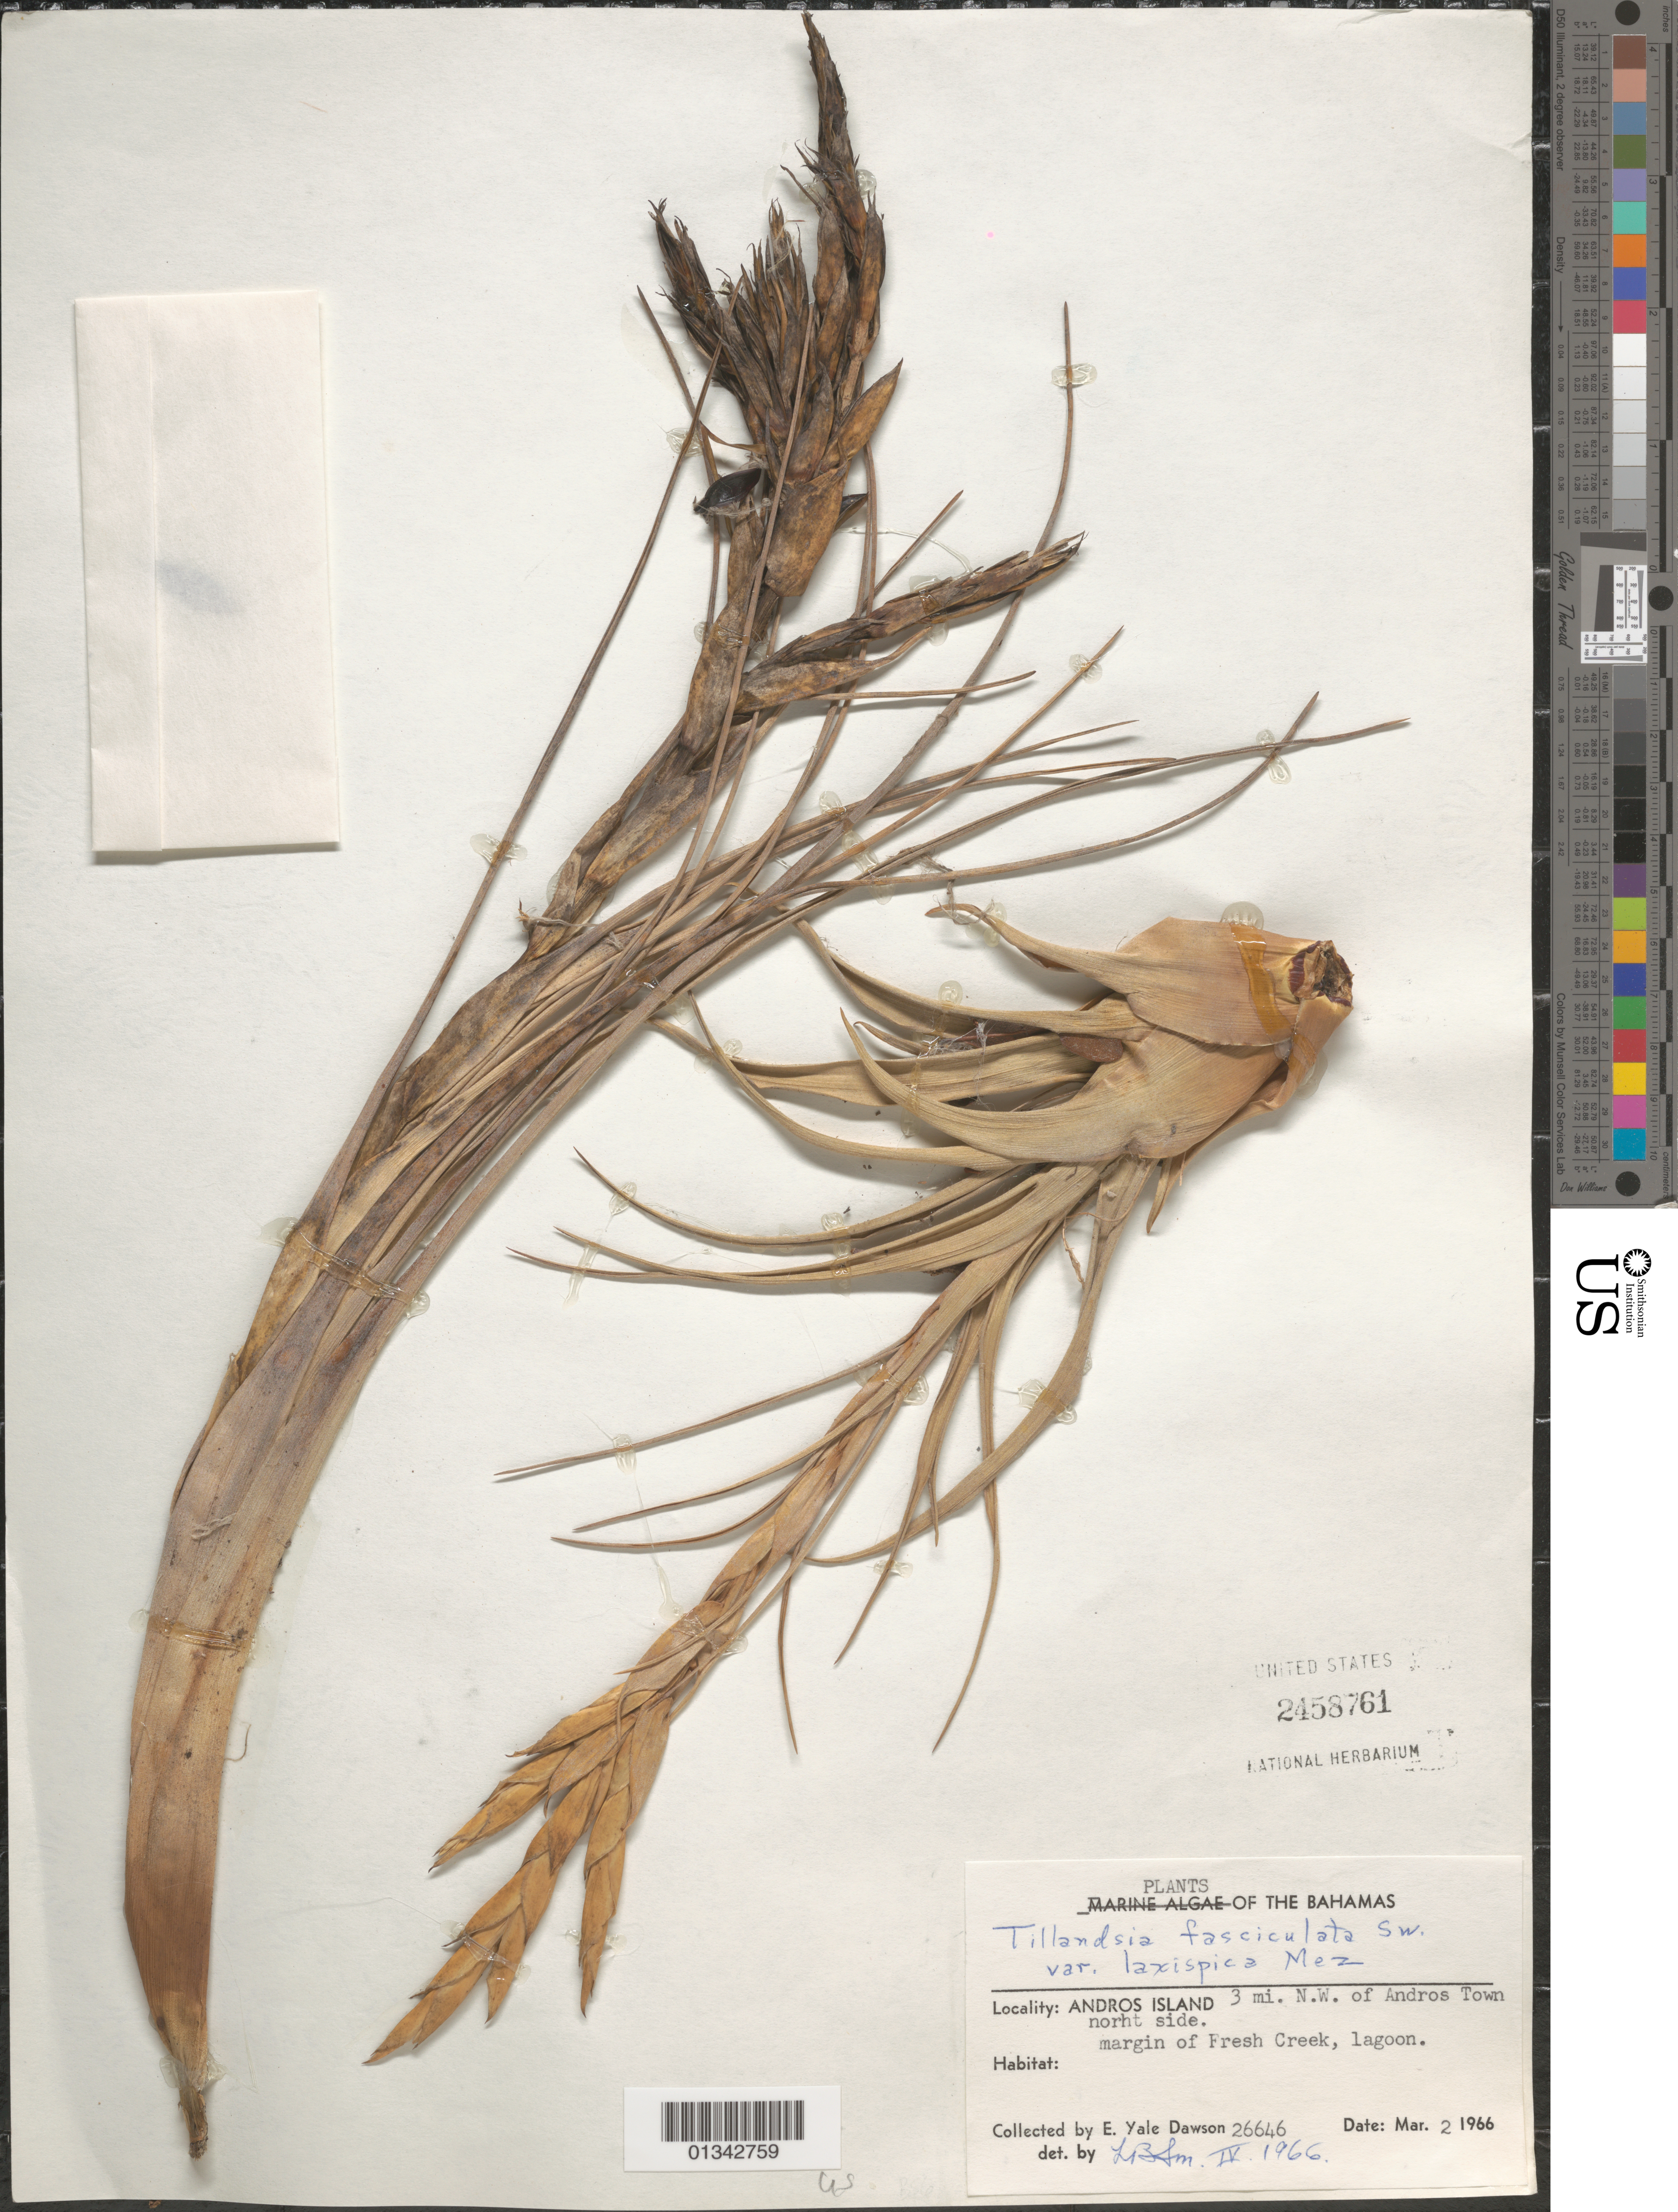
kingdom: Plantae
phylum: Tracheophyta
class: Liliopsida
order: Poales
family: Bromeliaceae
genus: Tillandsia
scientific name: Tillandsia fasciculata var. laxispica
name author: Mez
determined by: Smith, Lyman B., (US), NMNH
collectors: E. Y. Dawson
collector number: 26646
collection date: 1966-03-02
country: Bahamas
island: Andros I.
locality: Andros Town, 3 miles NW; margin of Fresh Creek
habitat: Margin of creek, lagoon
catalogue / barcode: US 2458761